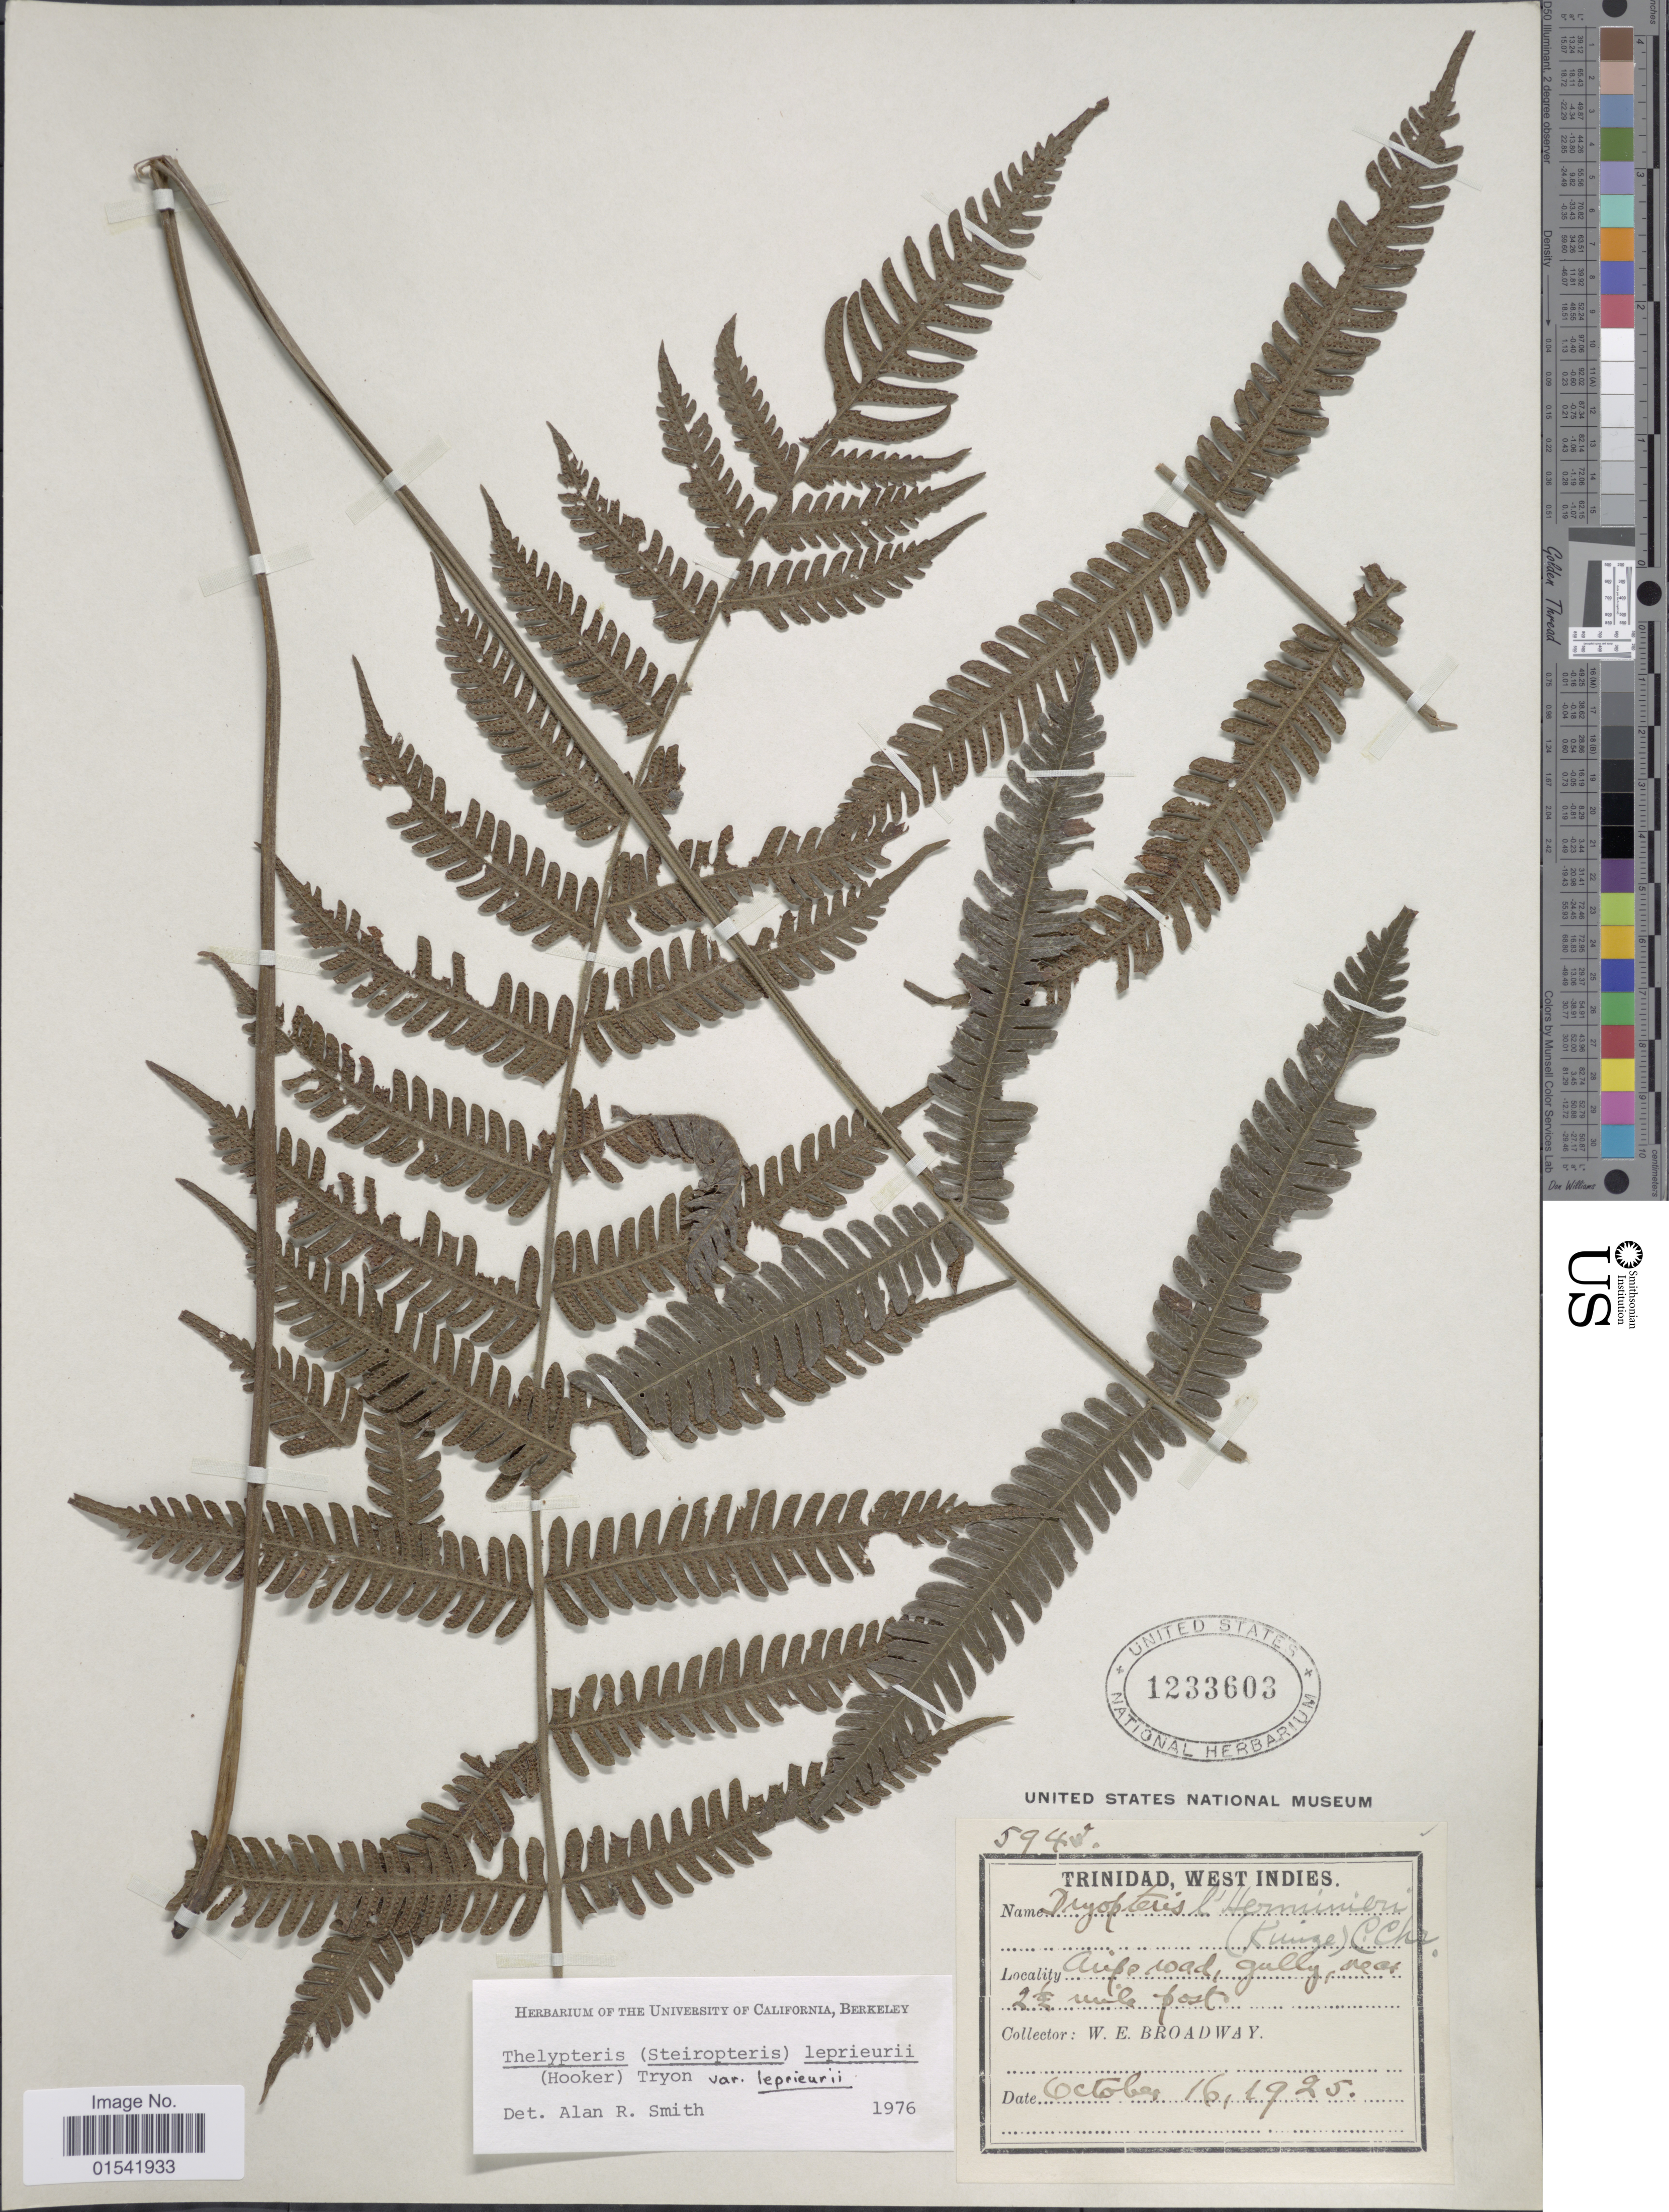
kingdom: Plantae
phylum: Tracheophyta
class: Polypodiopsida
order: Polypodiales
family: Thelypteridaceae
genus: Steiropteris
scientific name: Steiropteris leprieurii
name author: (Hook. f.) Pic. Serm.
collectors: W. E. Broadway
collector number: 594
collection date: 1925-10-16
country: Trinidad and Tobago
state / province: Trinidad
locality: West Indies, Aripo road, gully, near 2½ mile post.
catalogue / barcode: US 1233603